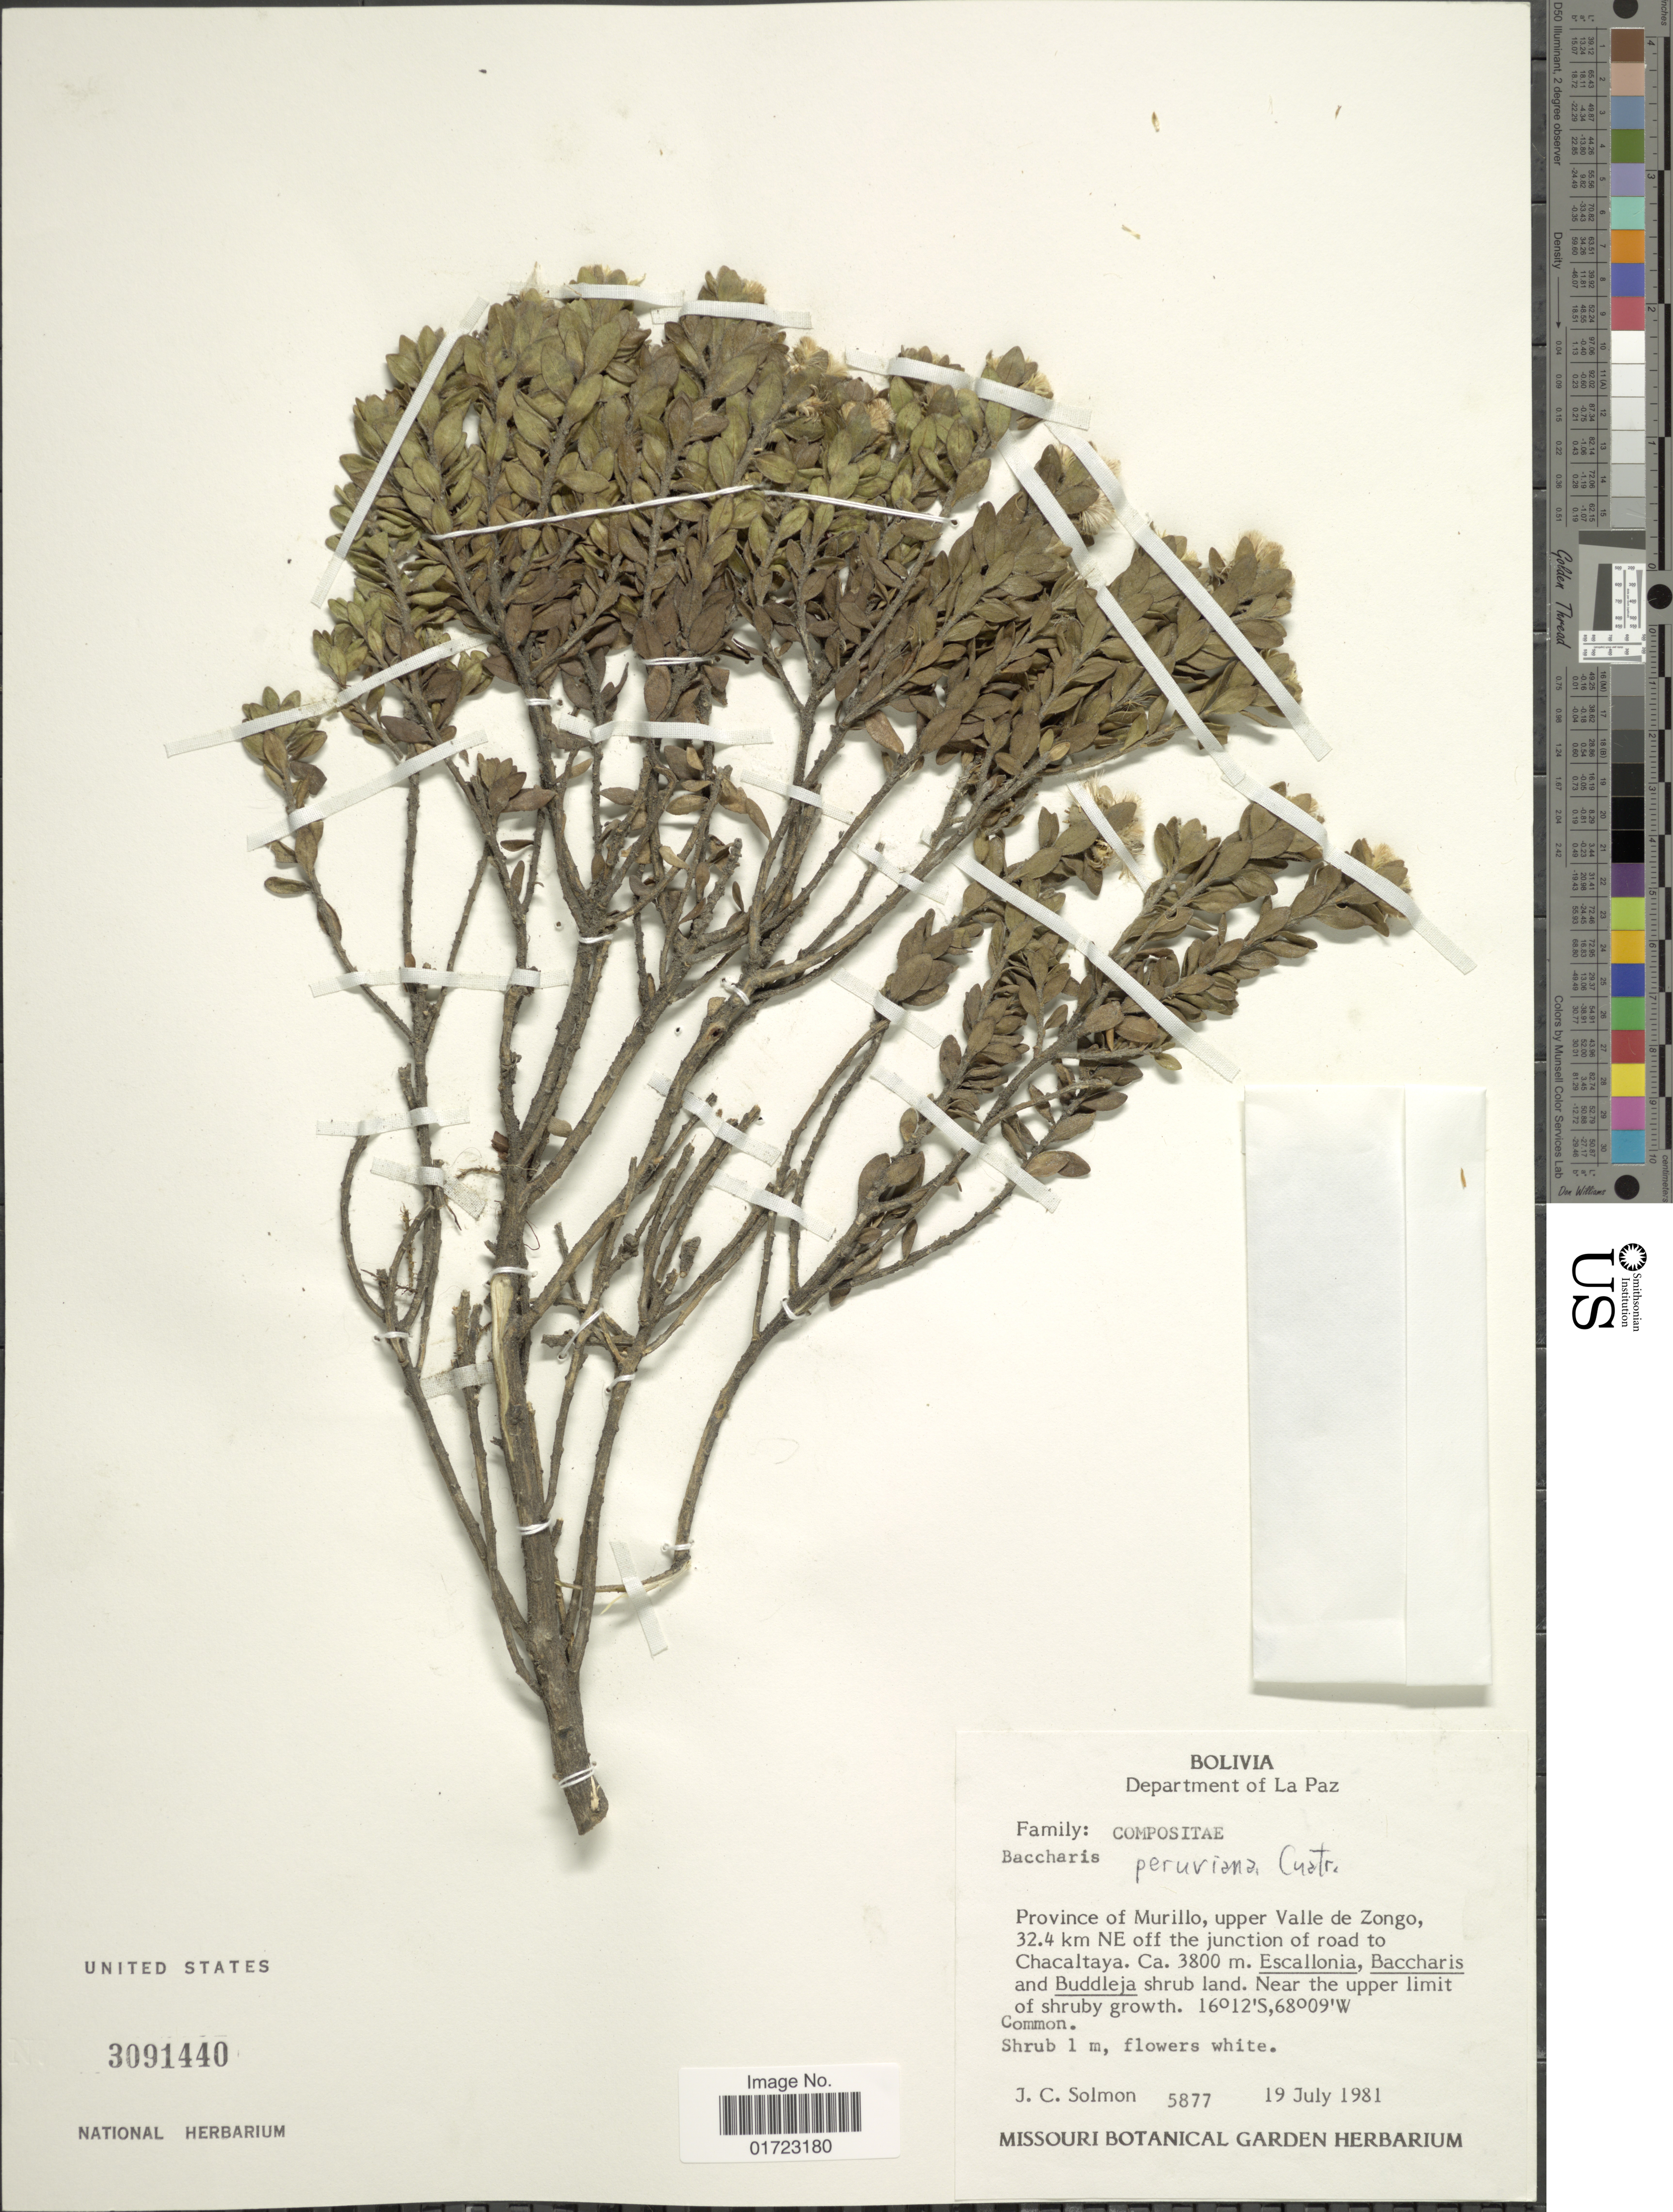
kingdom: Plantae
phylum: Tracheophyta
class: Magnoliopsida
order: Asterales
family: Asteraceae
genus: Baccharis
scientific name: Baccharis peruviana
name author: Cuatrec.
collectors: J. C. Solomon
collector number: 5877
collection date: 1981-07-19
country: Bolivia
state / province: La Paz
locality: Province of Murillo, upper Valle de Zongo, 32.4 km NE off the junction of road to Chacaltaya.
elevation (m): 3800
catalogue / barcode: US 3091440